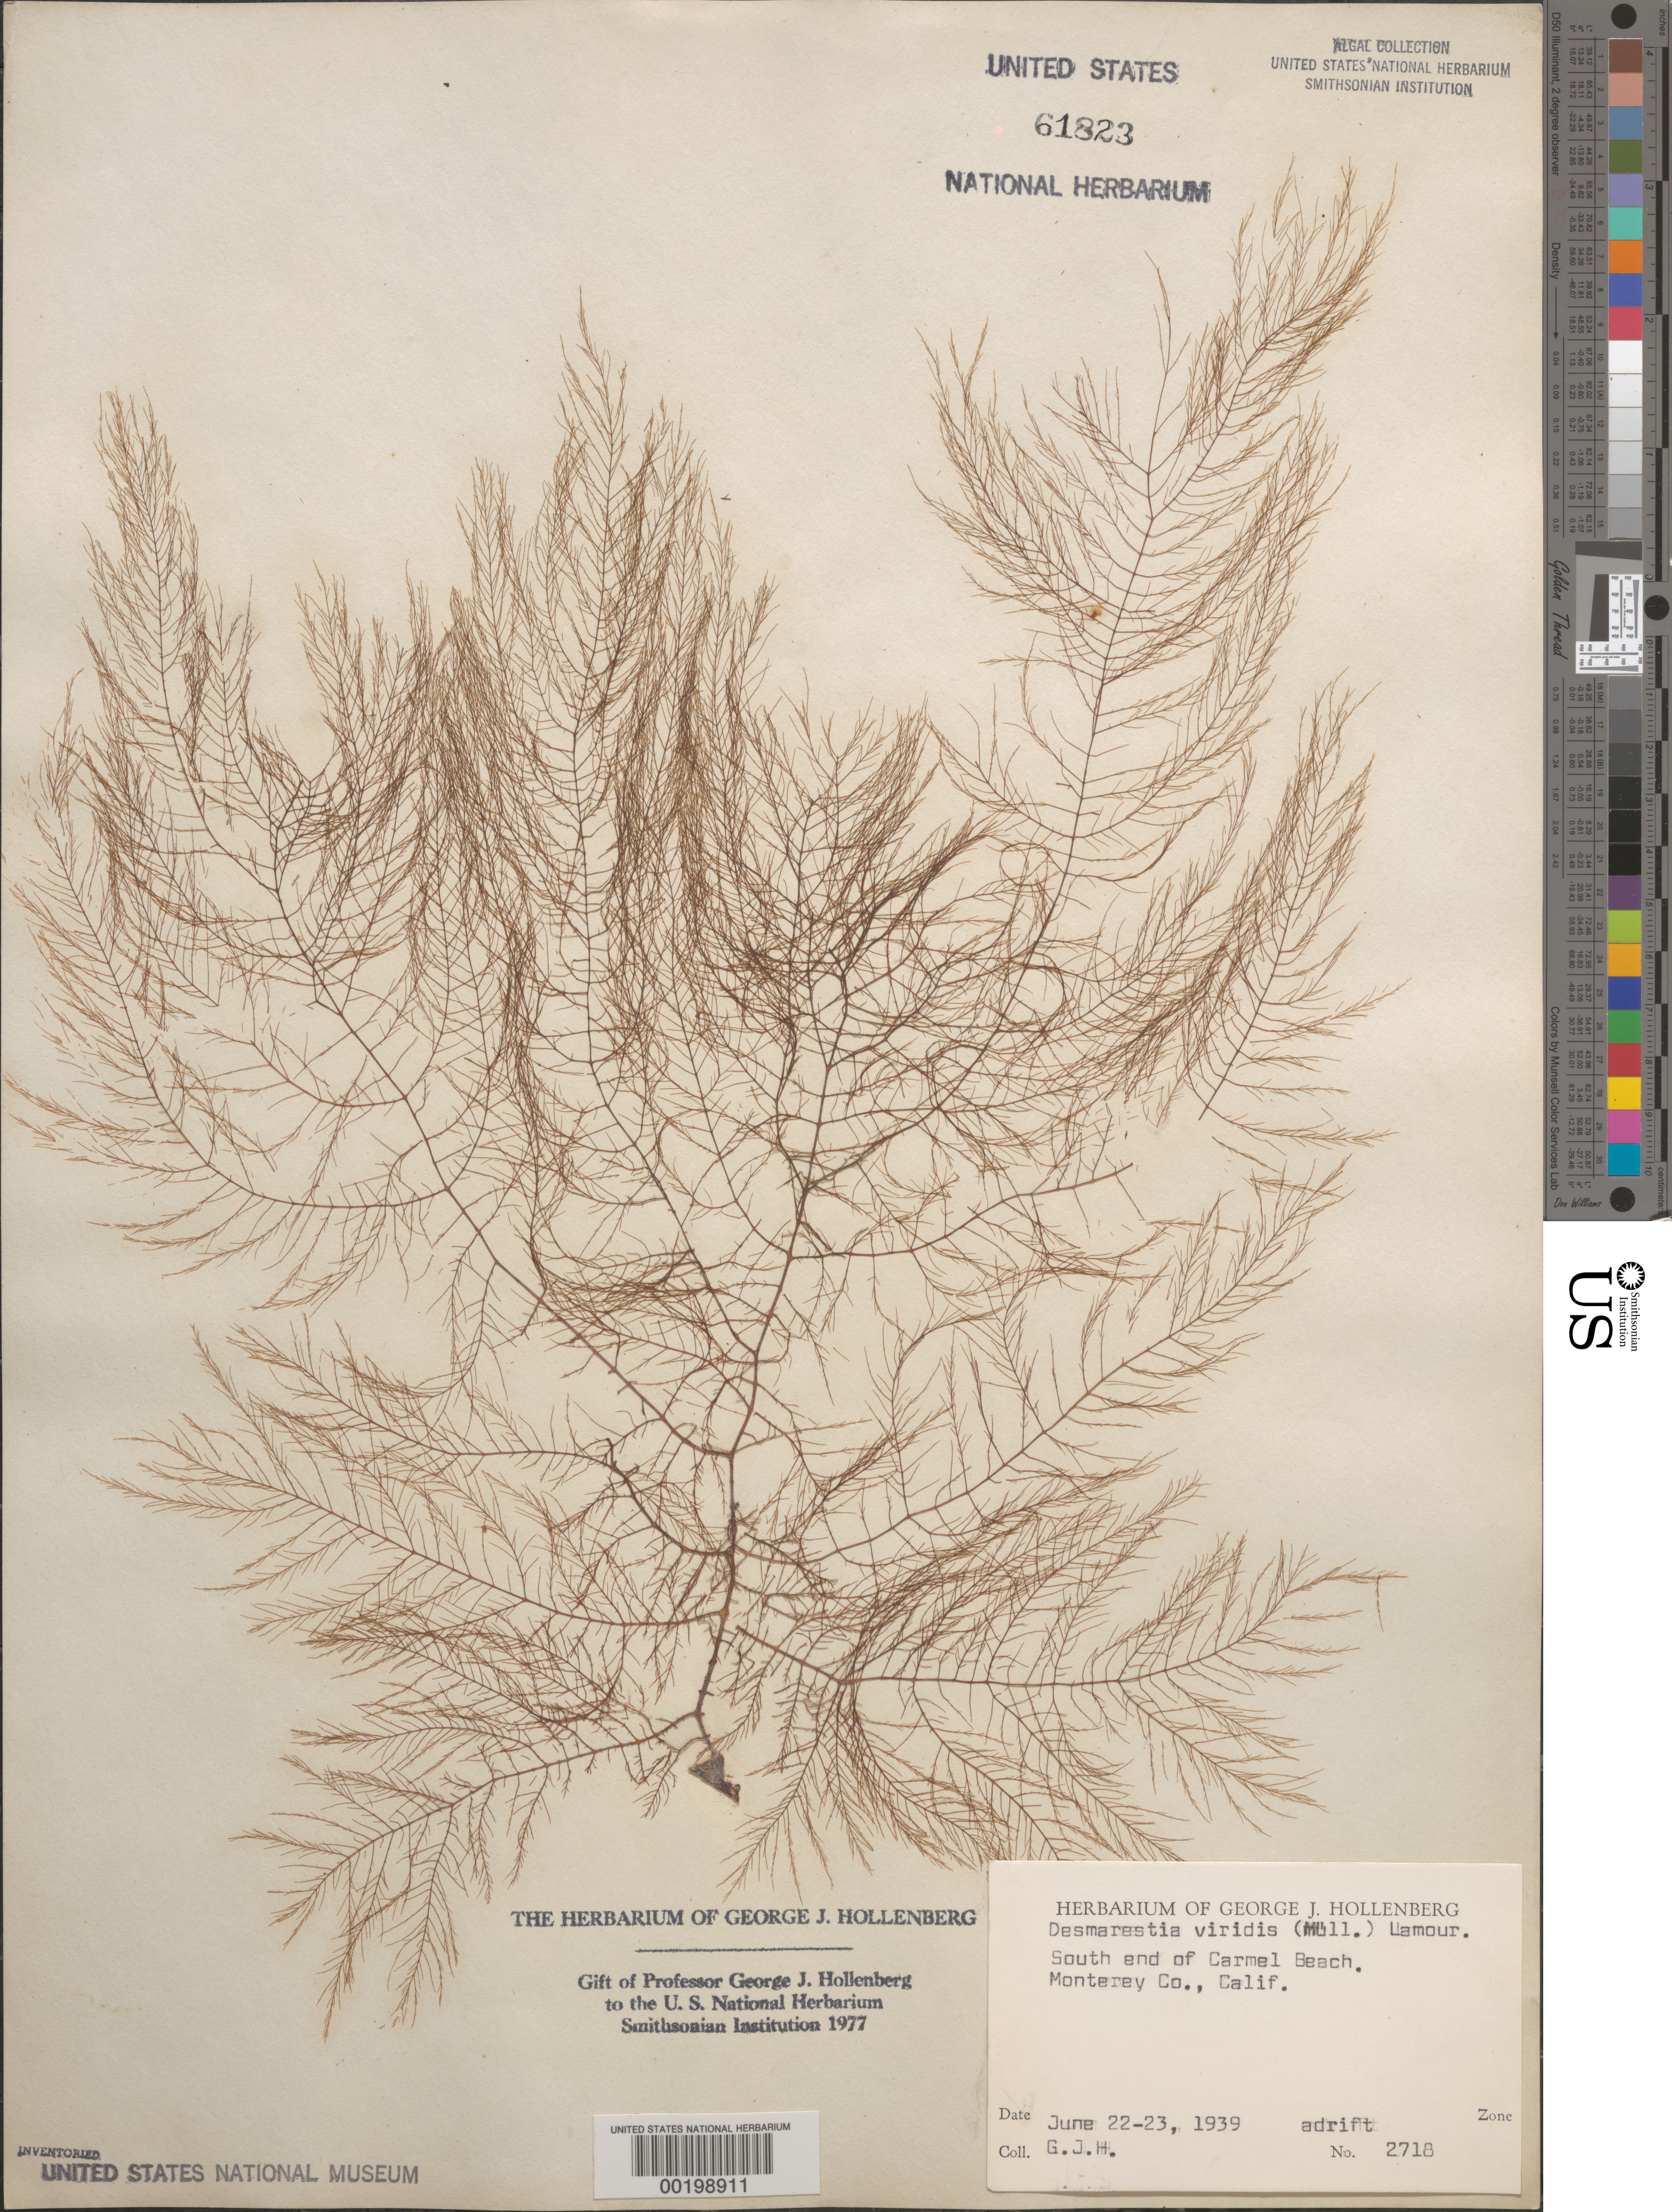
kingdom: Chromista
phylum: Ochrophyta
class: Phaeophyceae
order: Desmarestiales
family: Desmarestiaceae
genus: Desmarestia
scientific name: Desmarestia viridis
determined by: Hollenberg, George J.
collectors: G. Hollenberg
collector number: GJH 2718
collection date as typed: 22 Jun 1939 TO 23 Jun 1939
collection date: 1939-06-22/1939-06-23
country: United States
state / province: California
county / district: Monterey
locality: Carmel Beach, Monterey Peninsula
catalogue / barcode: US 61823